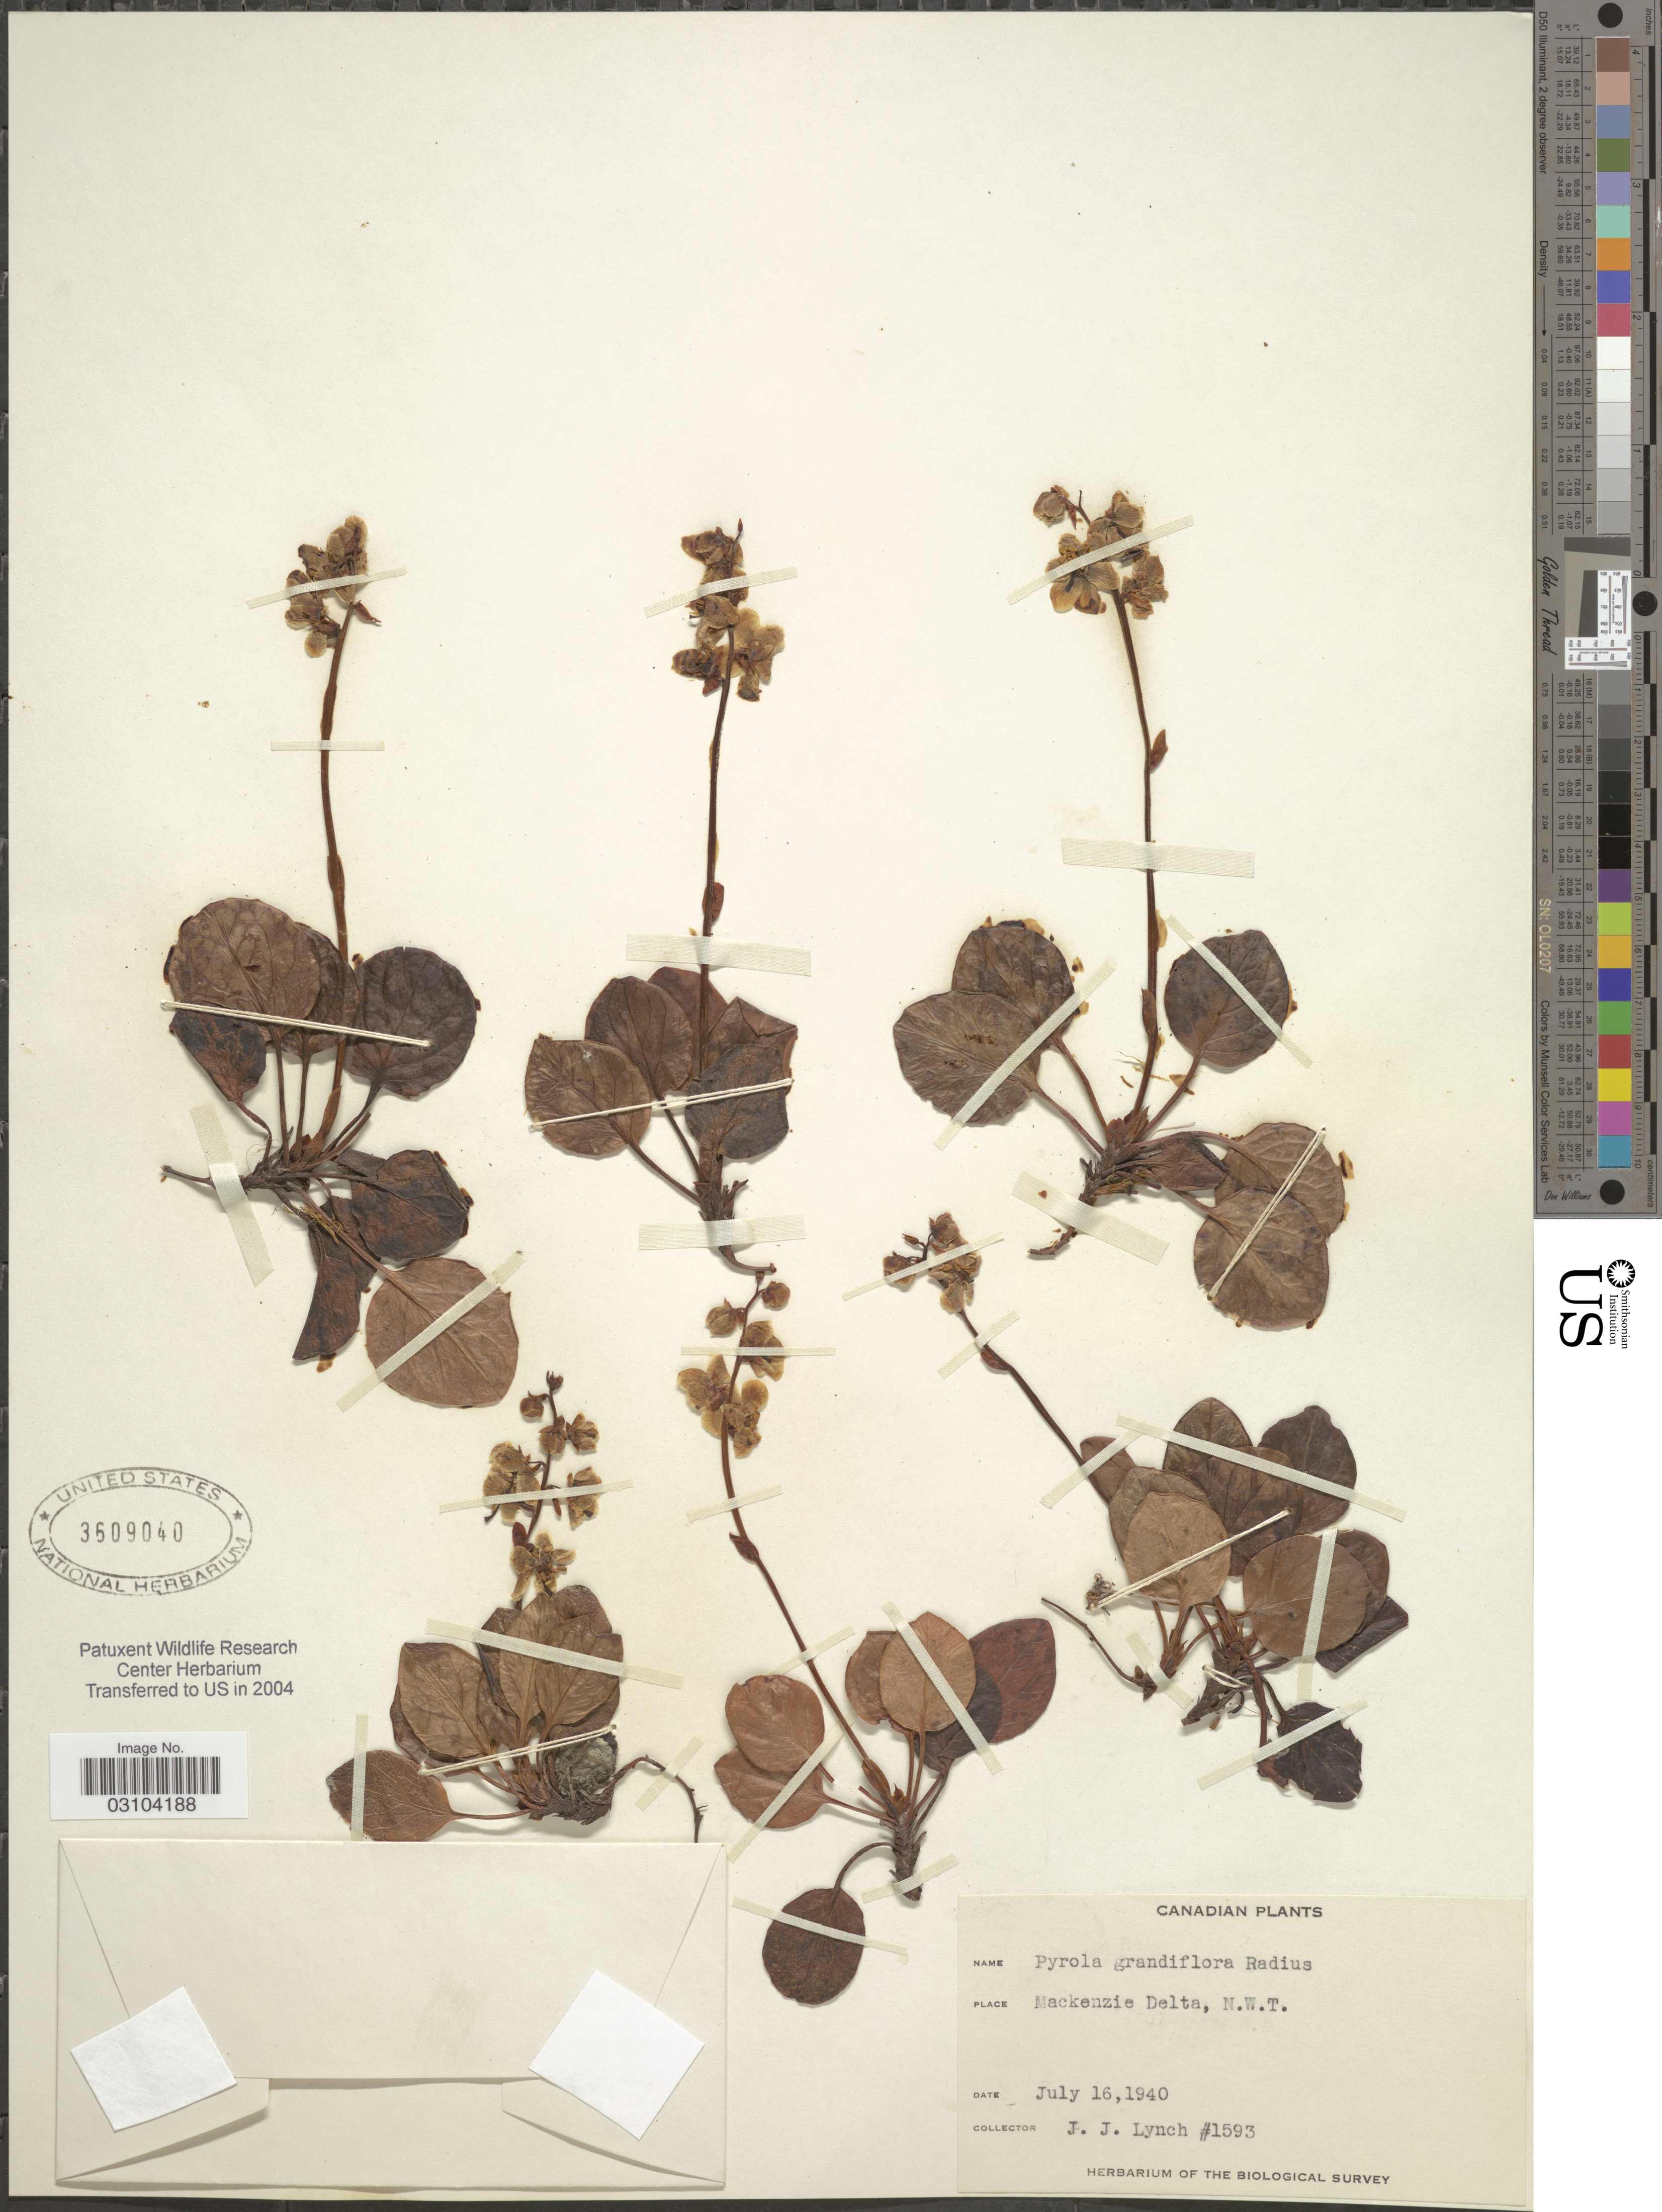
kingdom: Plantae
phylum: Tracheophyta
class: Magnoliopsida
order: Ericales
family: Ericaceae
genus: Pyrola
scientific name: Pyrola grandiflora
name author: Radius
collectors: J. Lynch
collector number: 1593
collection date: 1940-07-16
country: Canada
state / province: Northwest Territories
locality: Mackenzie Delta.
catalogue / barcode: US 3609040